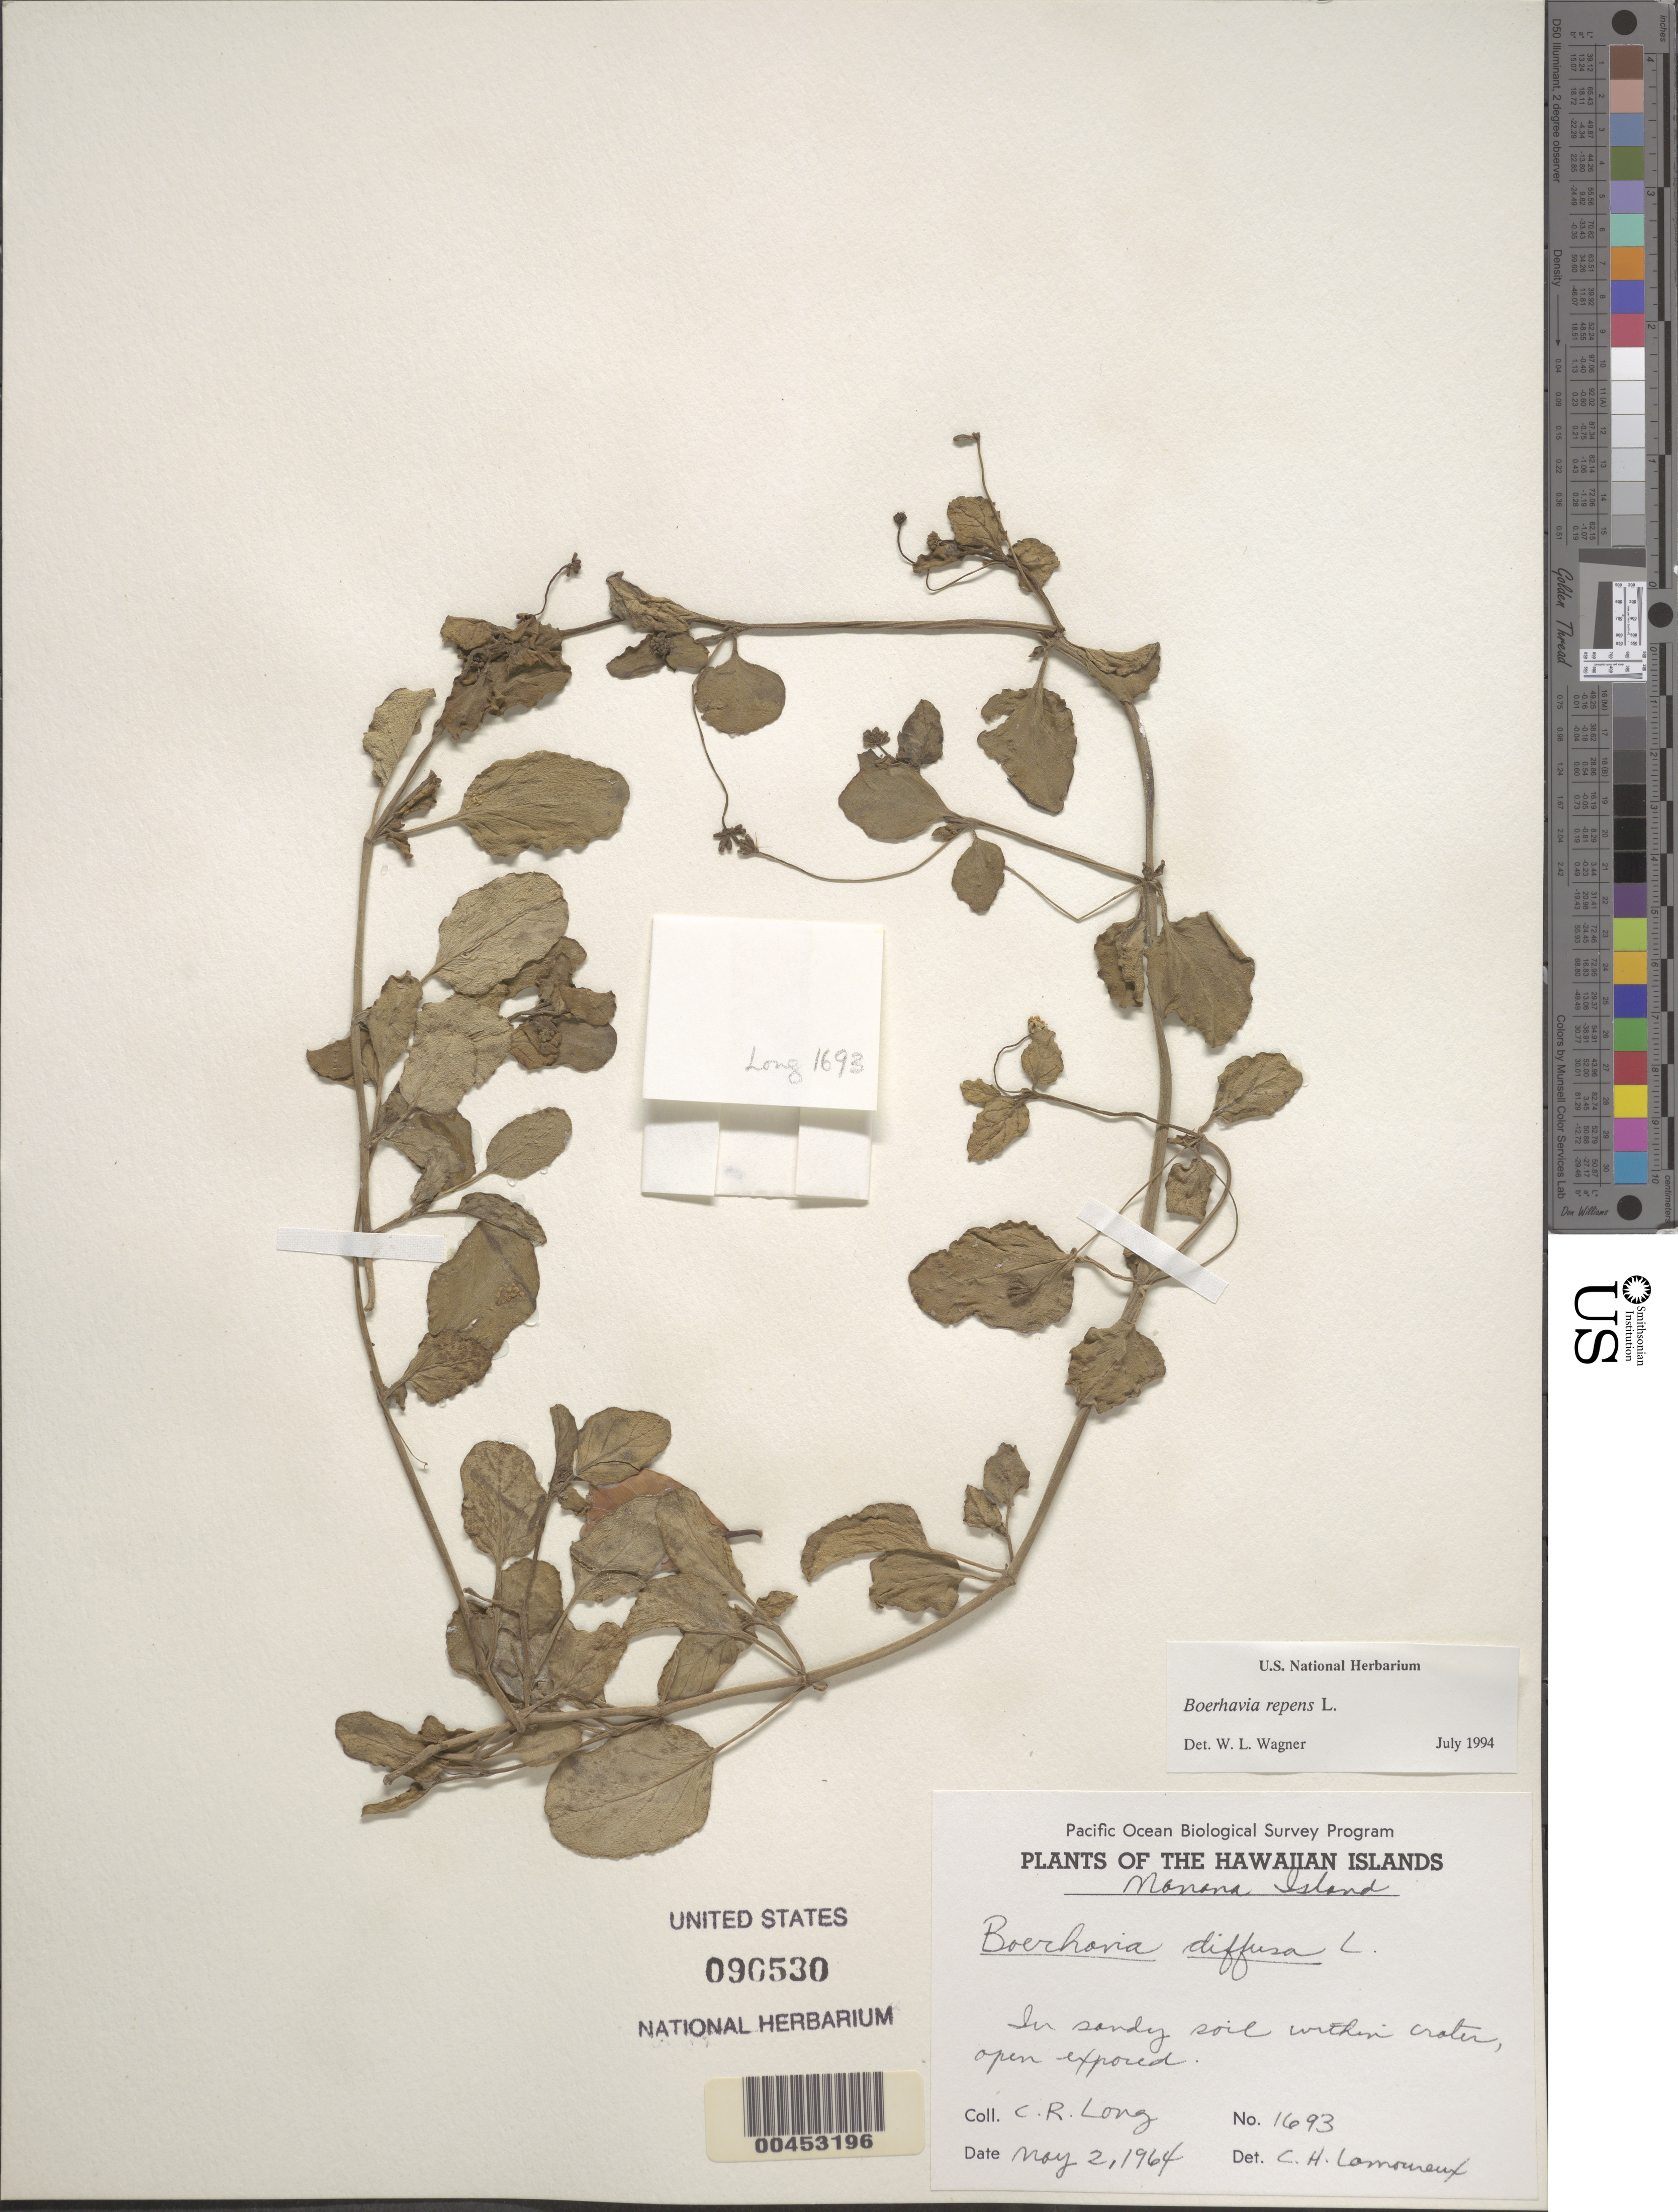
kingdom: Plantae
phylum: Tracheophyta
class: Magnoliopsida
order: Caryophyllales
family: Nyctaginaceae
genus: Boerhavia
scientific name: Boerhavia repens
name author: L.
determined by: Wagner, W. L., (BOT), Smithsonian Institution - National Museum of Natural History (UNITED STATES)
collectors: C. Long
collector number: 1693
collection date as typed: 2 May 1964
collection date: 1964-05-02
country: United States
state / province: Hawaii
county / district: Honolulu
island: Manana [Rabbit]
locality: Within crater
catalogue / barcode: US 90530